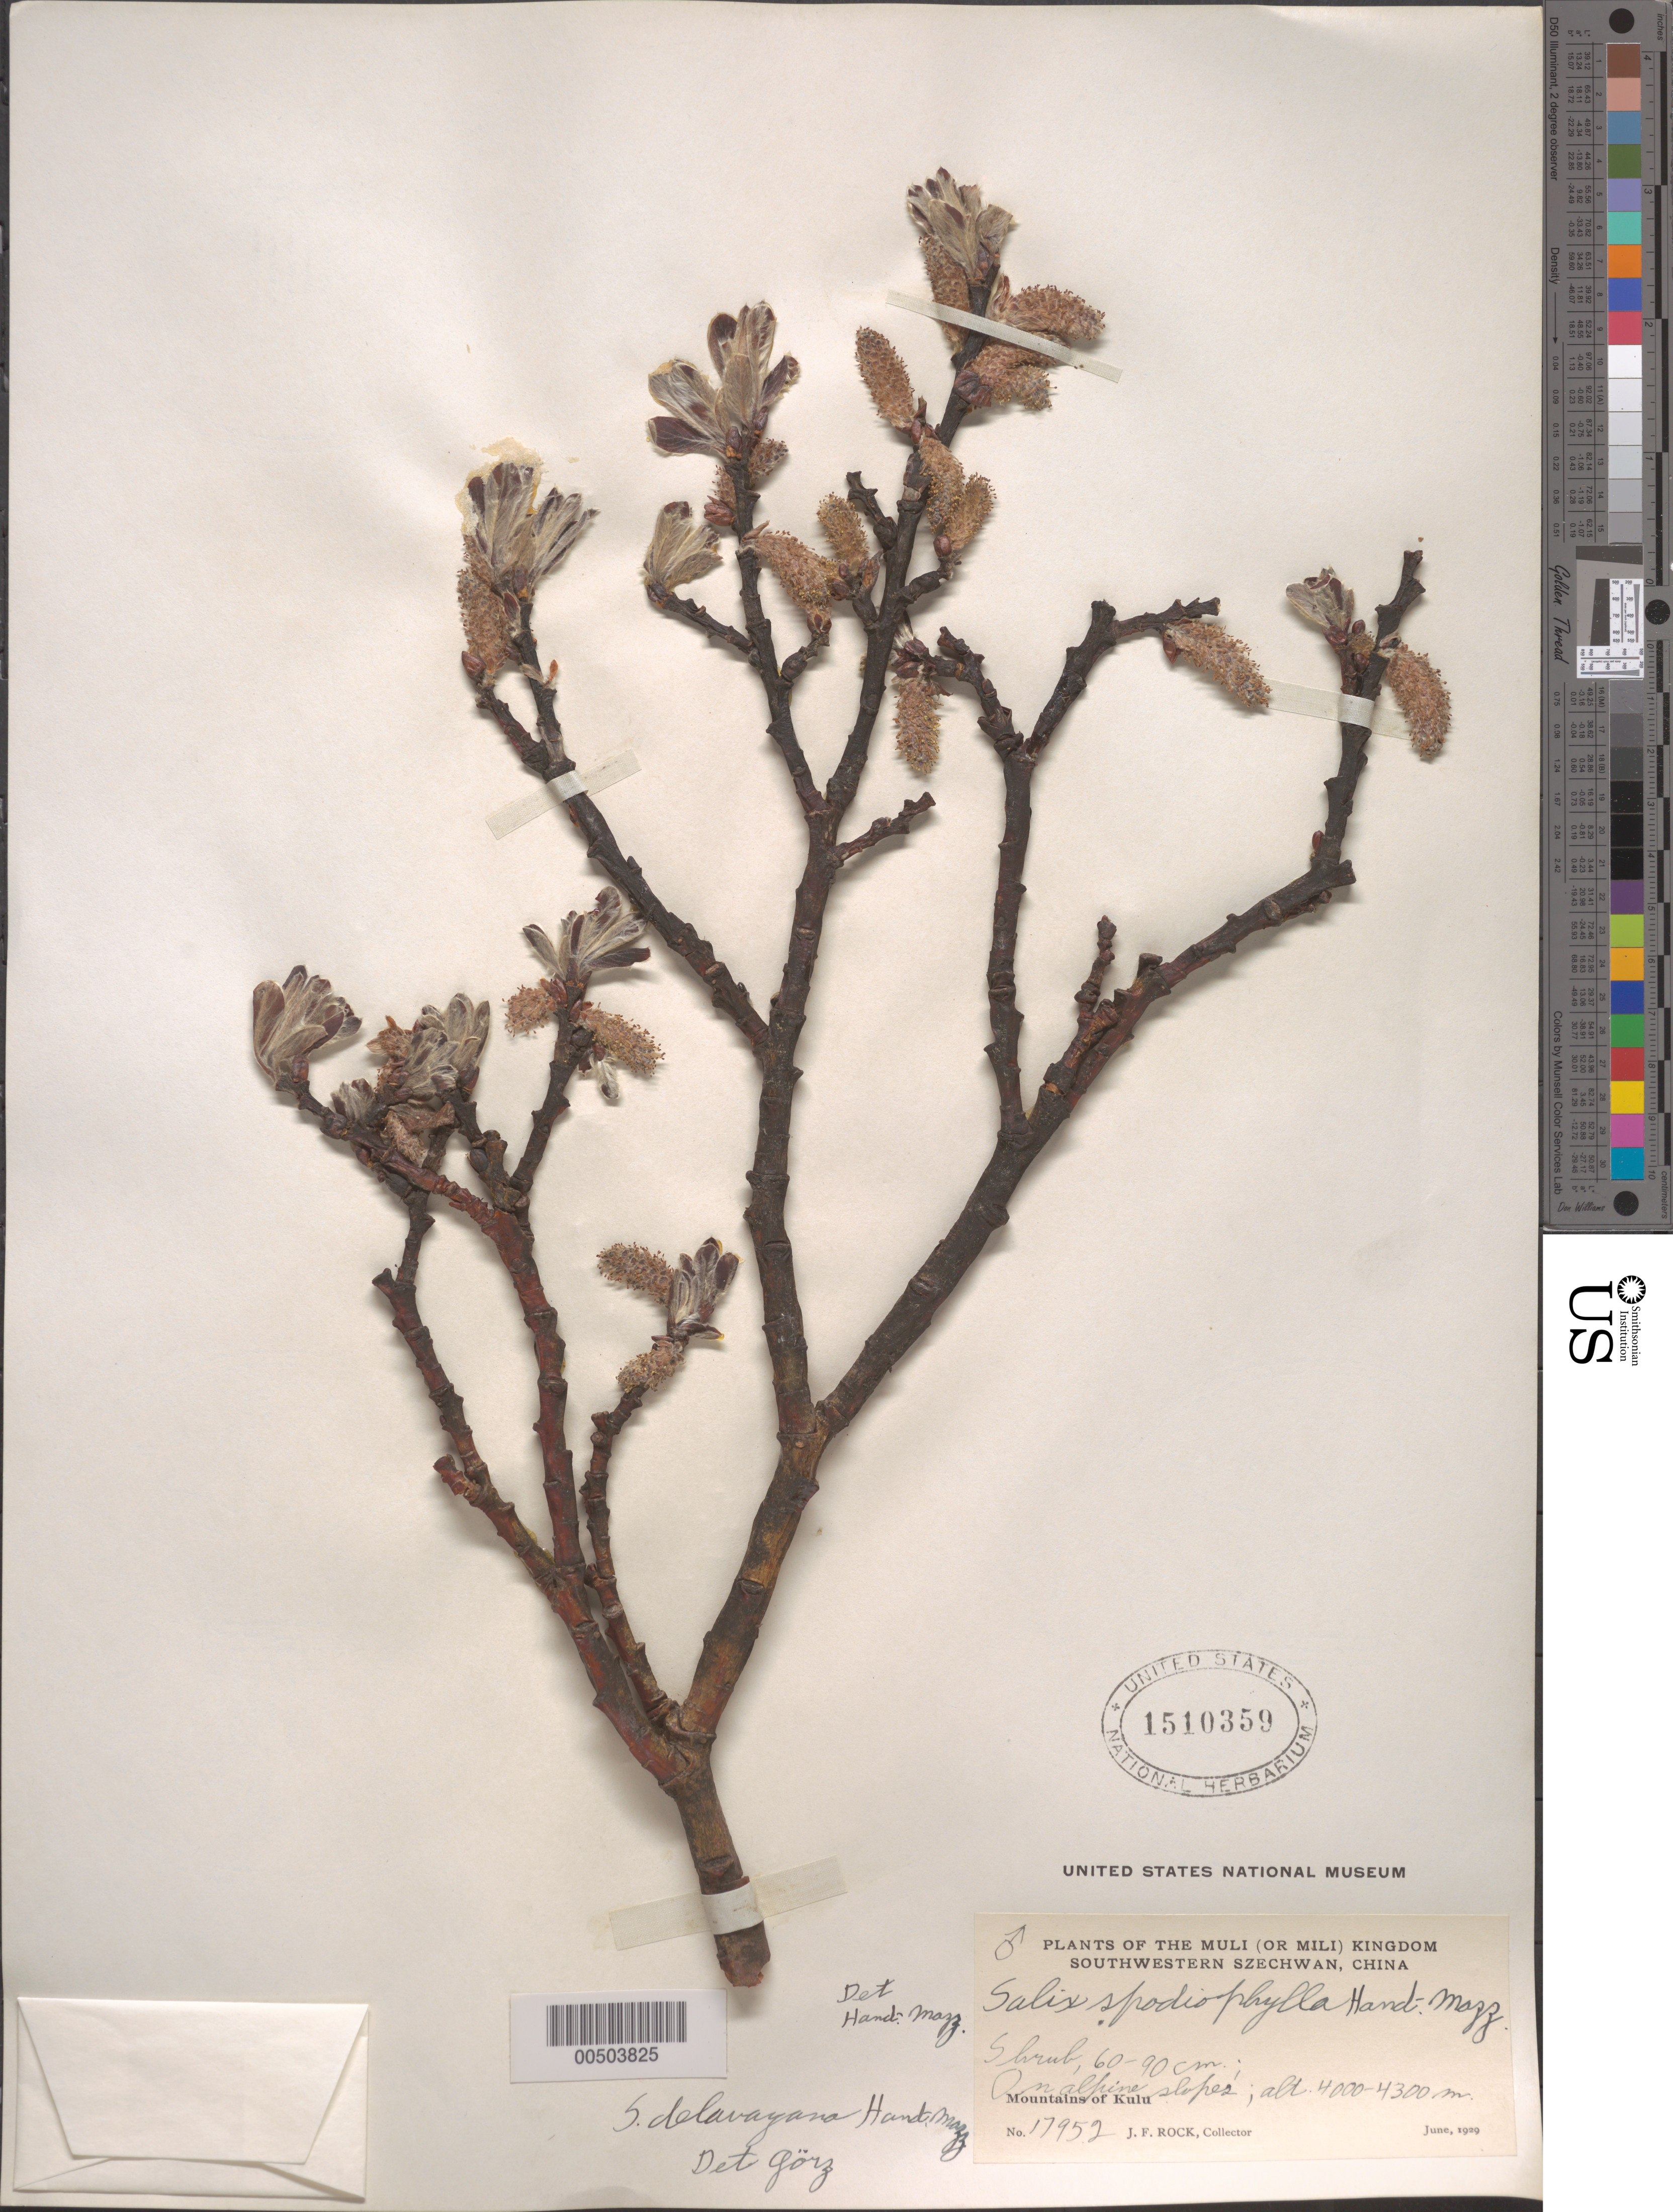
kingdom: Plantae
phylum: Tracheophyta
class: Magnoliopsida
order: Malpighiales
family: Salicaceae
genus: Salix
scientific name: Salix spodiophylla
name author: Hand.-Mazz.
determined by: Handel-Mazzetti, Heinrich R. E.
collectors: J. F. Rock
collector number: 17952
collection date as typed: Jun 1929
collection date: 1929-06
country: China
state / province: Sichuan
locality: Mountains of Kulu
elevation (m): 4000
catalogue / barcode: US 1510359